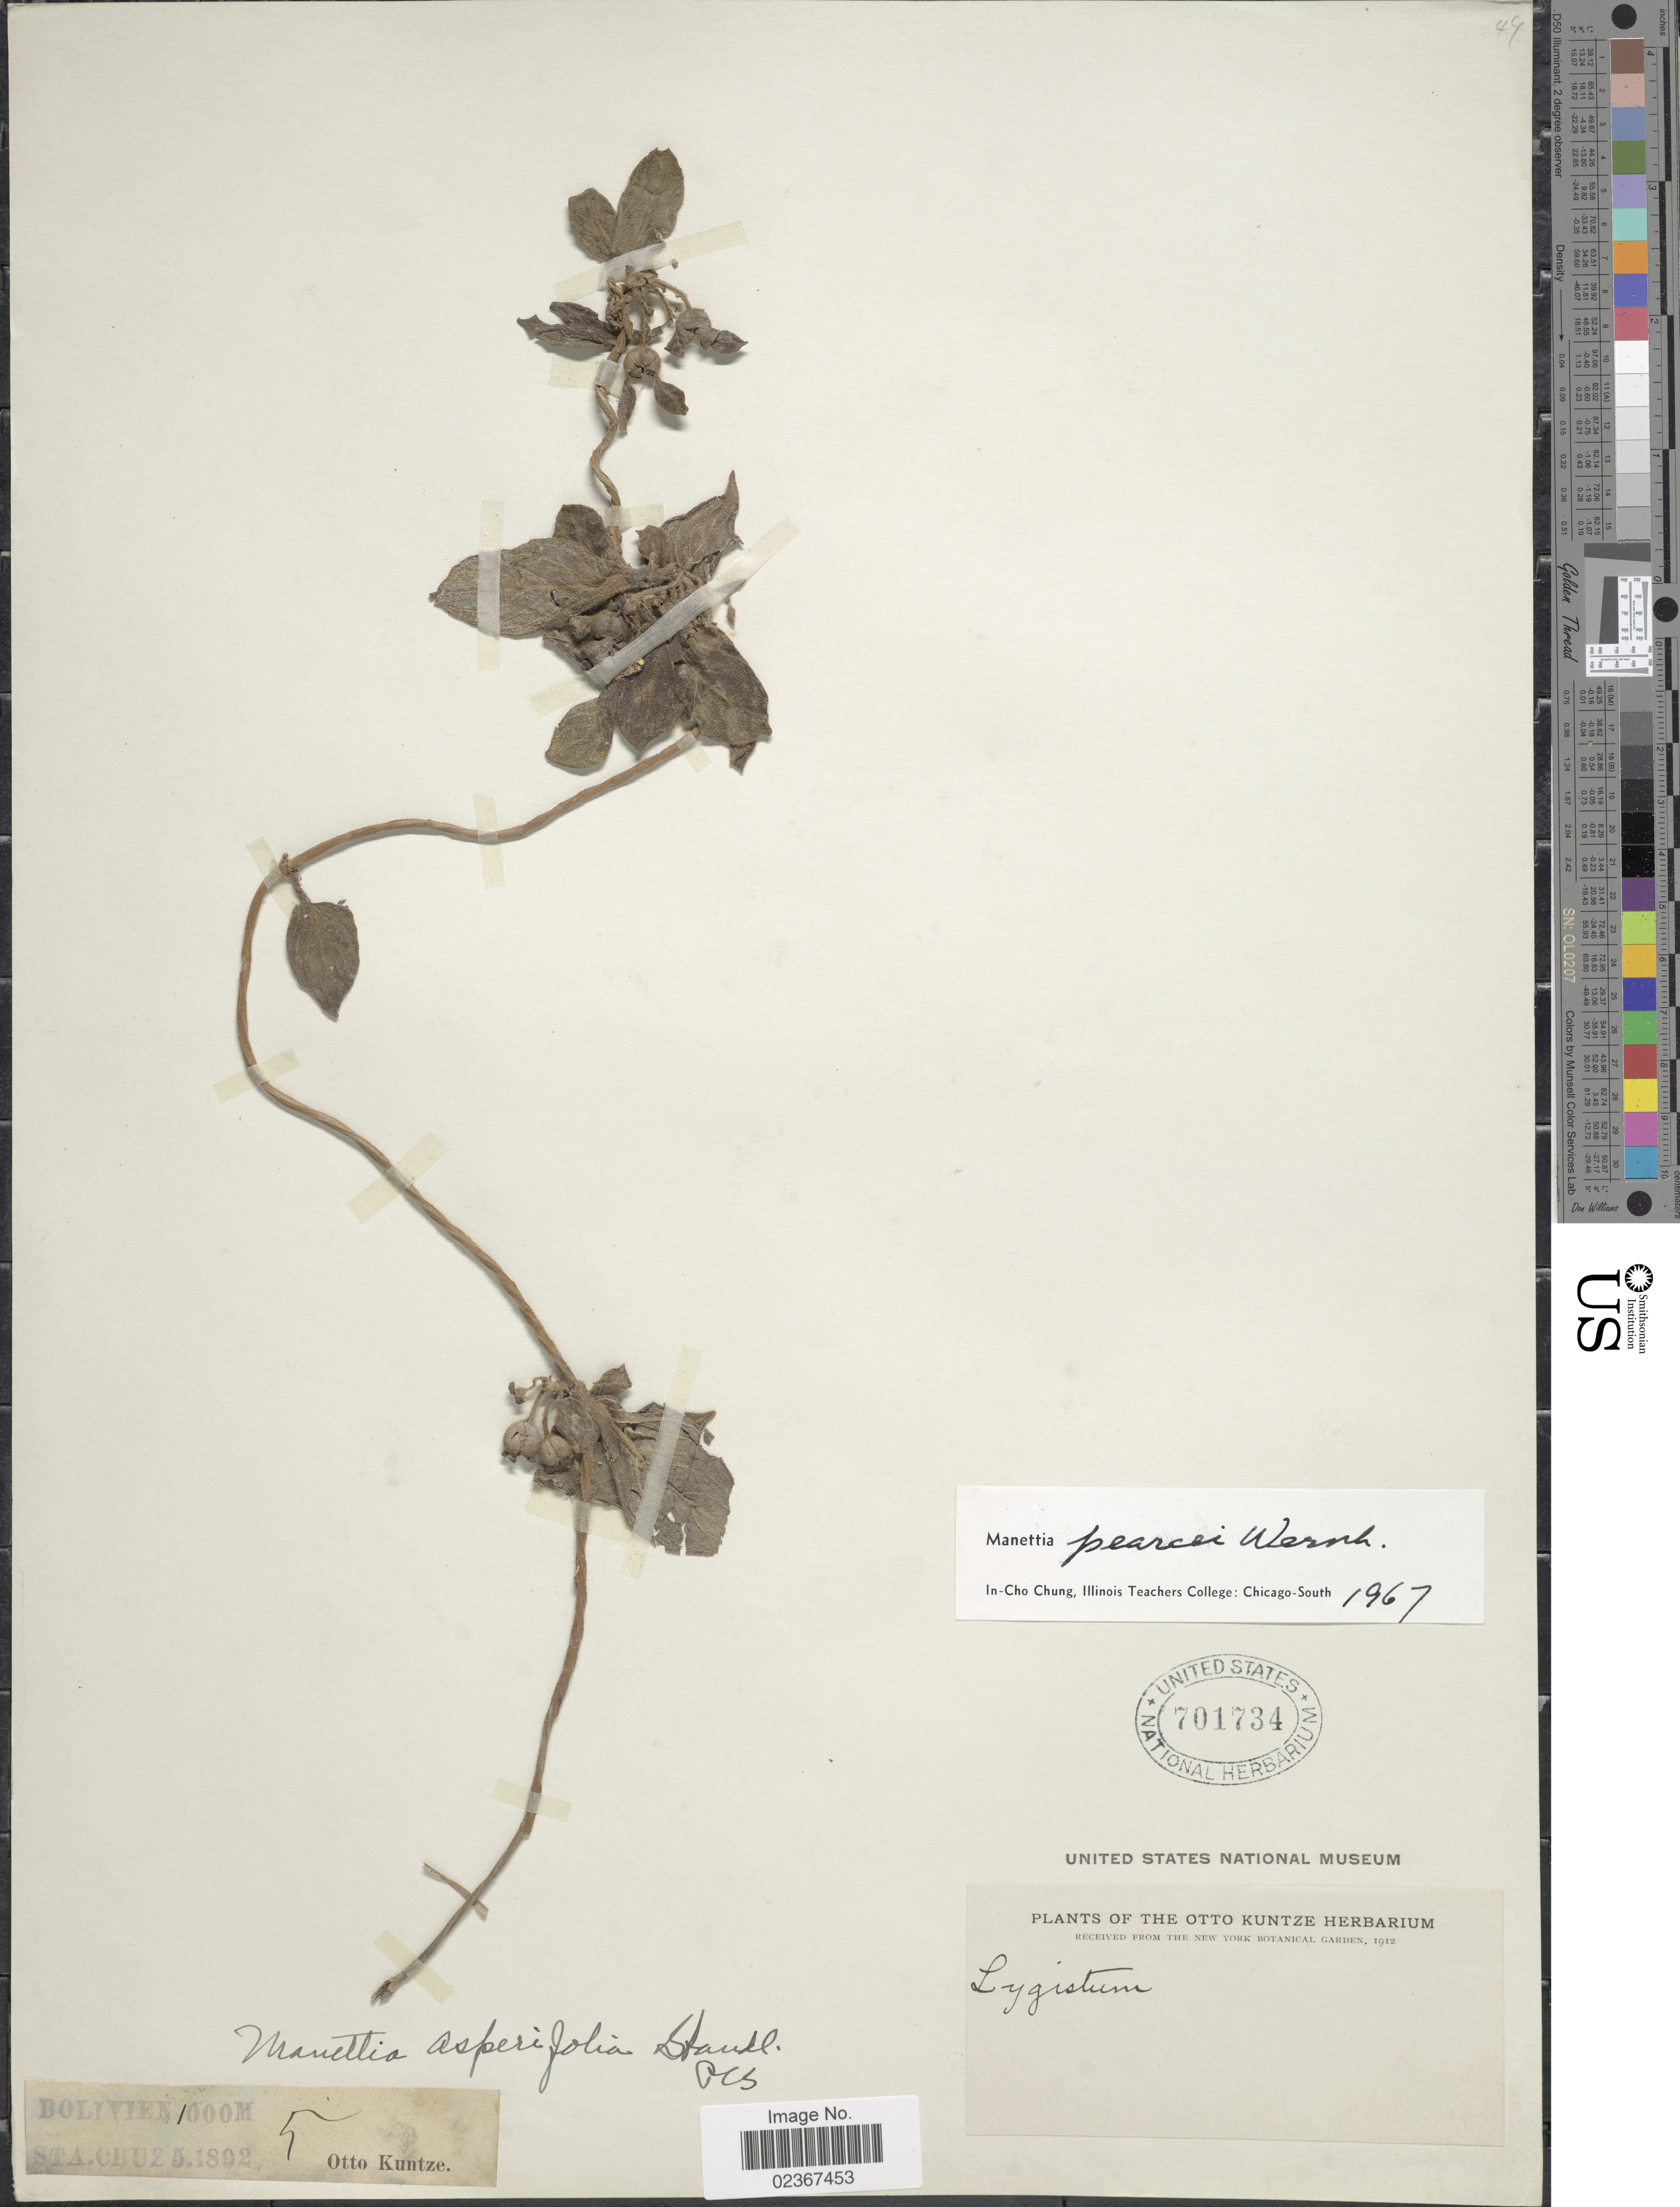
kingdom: Plantae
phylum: Tracheophyta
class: Magnoliopsida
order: Gentianales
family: Rubiaceae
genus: Manettia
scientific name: Manettia pearcei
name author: Wernham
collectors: C.E.O. Kuntze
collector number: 5?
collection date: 1892-05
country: Bolivia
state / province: Santa Cruz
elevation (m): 1000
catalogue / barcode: US 701734